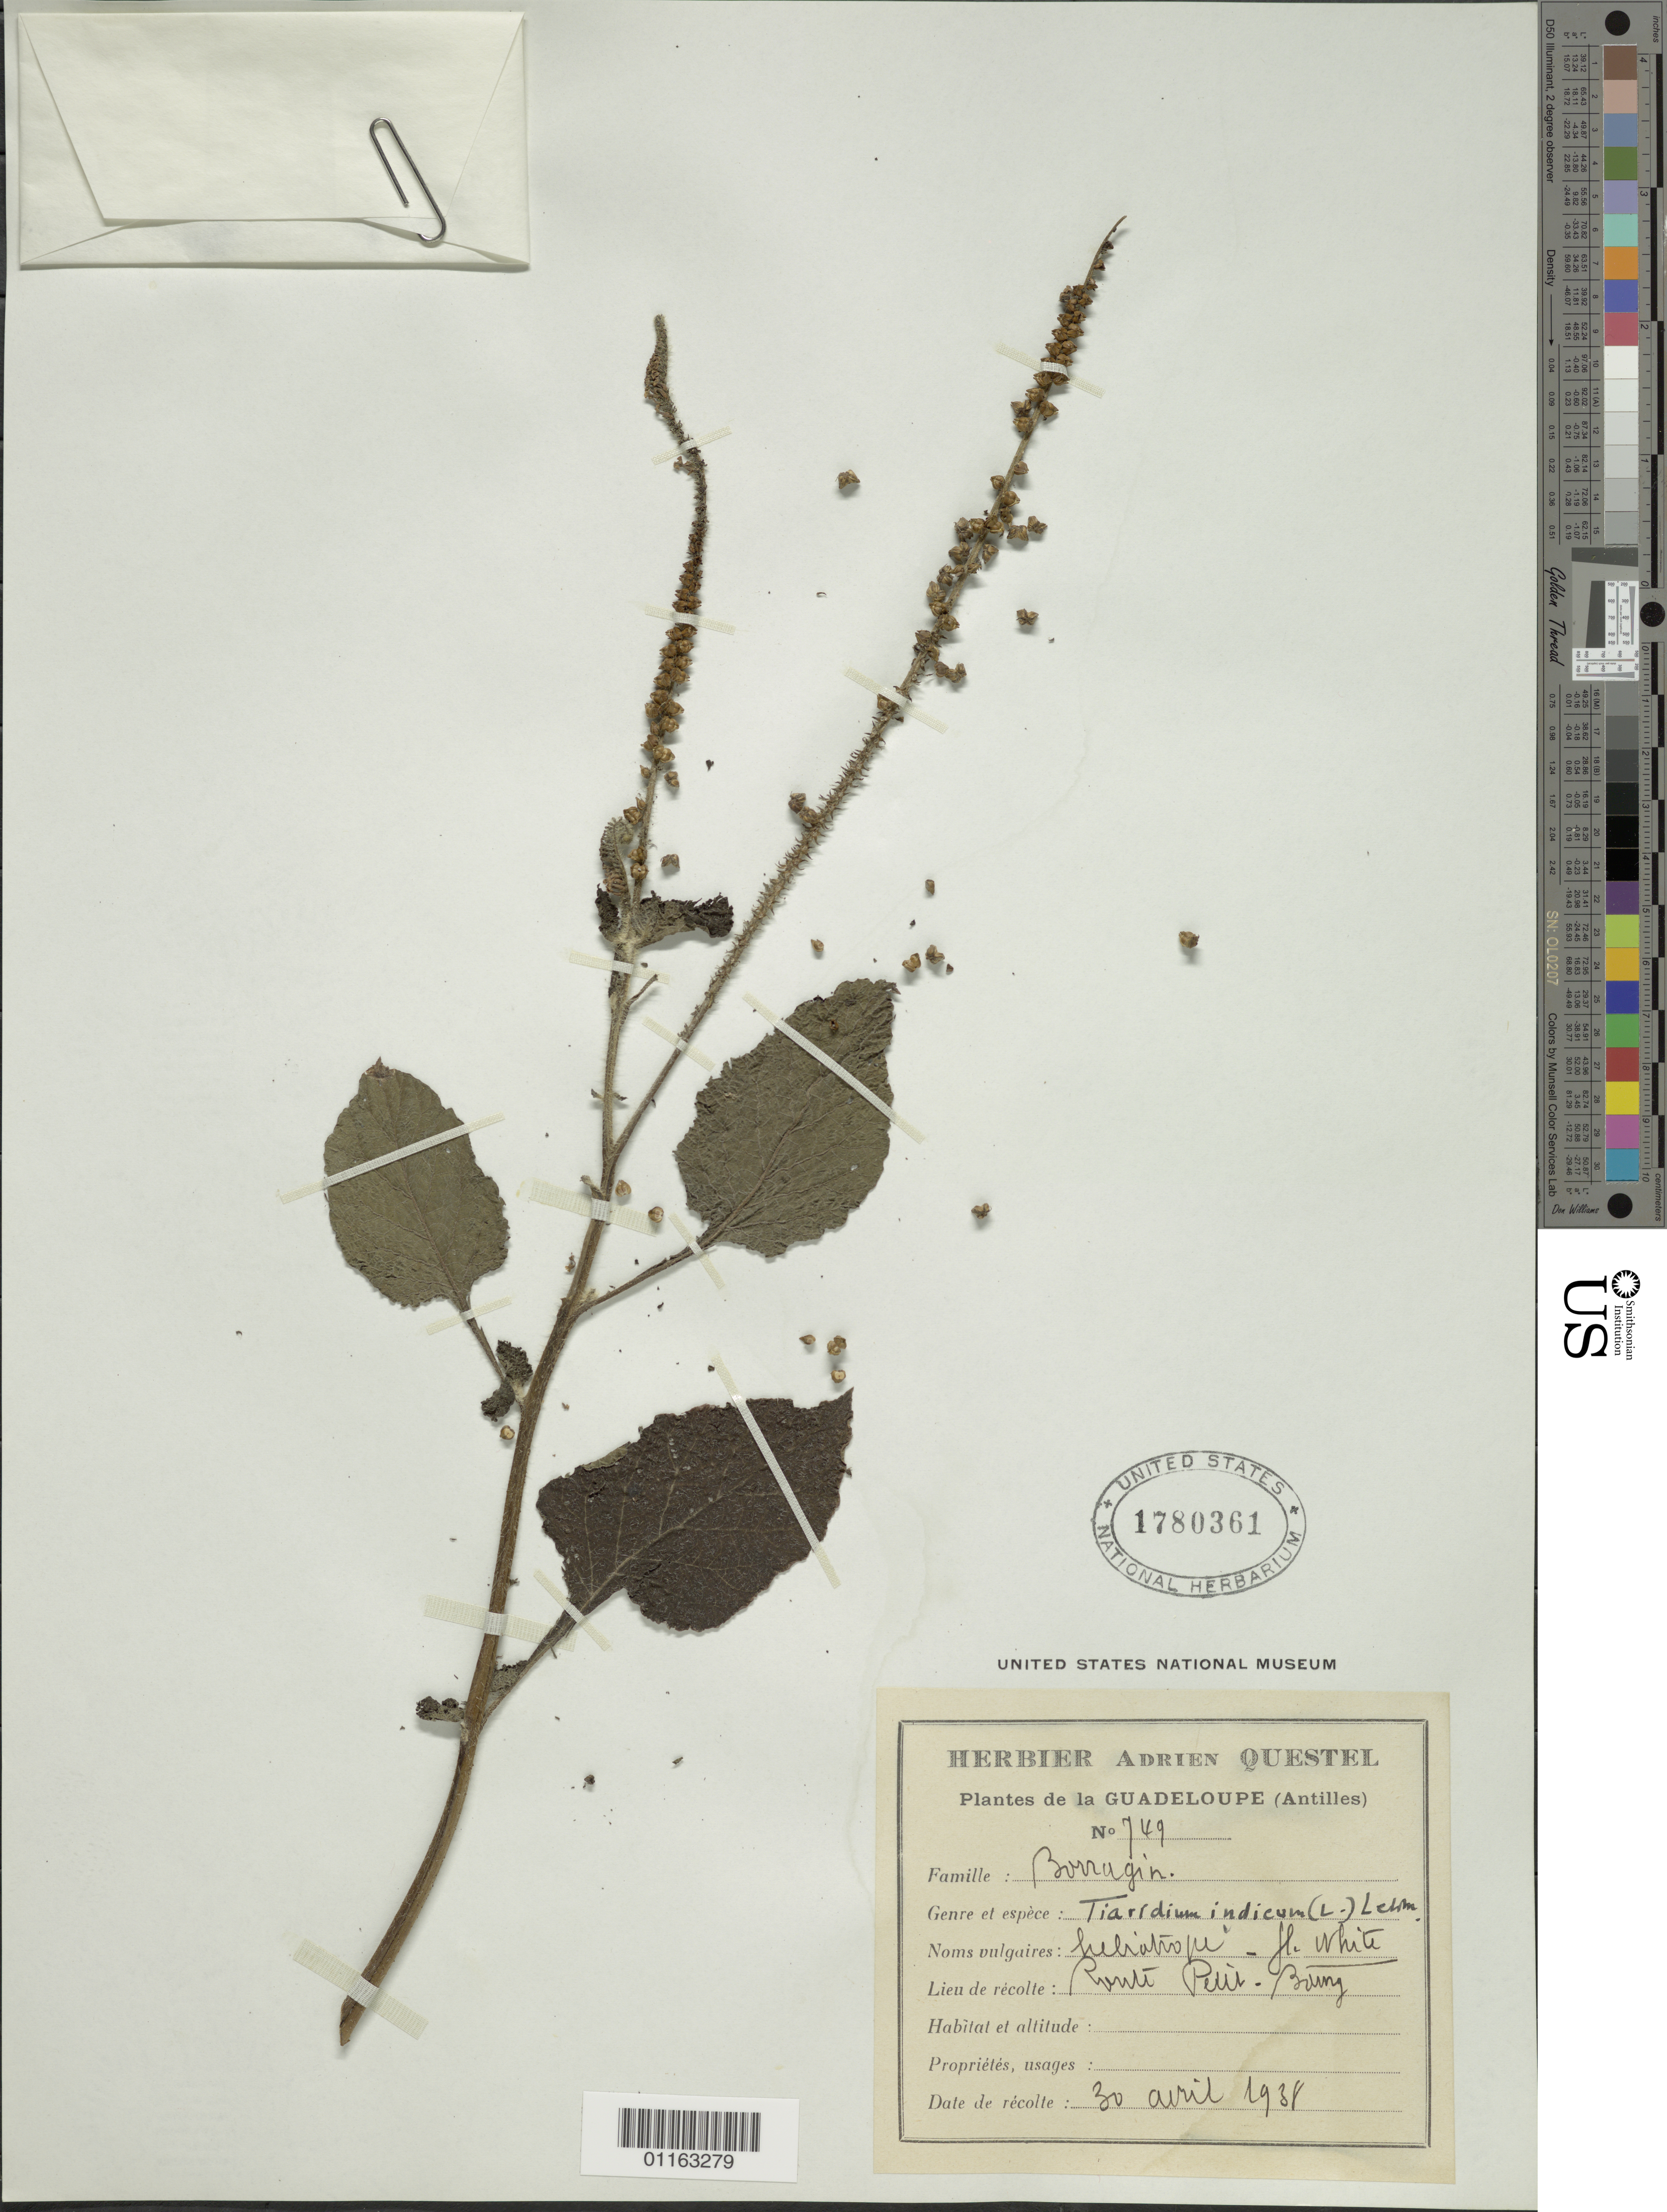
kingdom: Plantae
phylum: Tracheophyta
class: Magnoliopsida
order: Boraginales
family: Heliotropiaceae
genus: Tiaridium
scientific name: Tiaridium indicum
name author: (L.) Lehm.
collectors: A. Questel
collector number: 749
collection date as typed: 30 Apr 1938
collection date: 1938-04-30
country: Guadeloupe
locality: Roint Petit-Bourg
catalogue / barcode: US 1780361